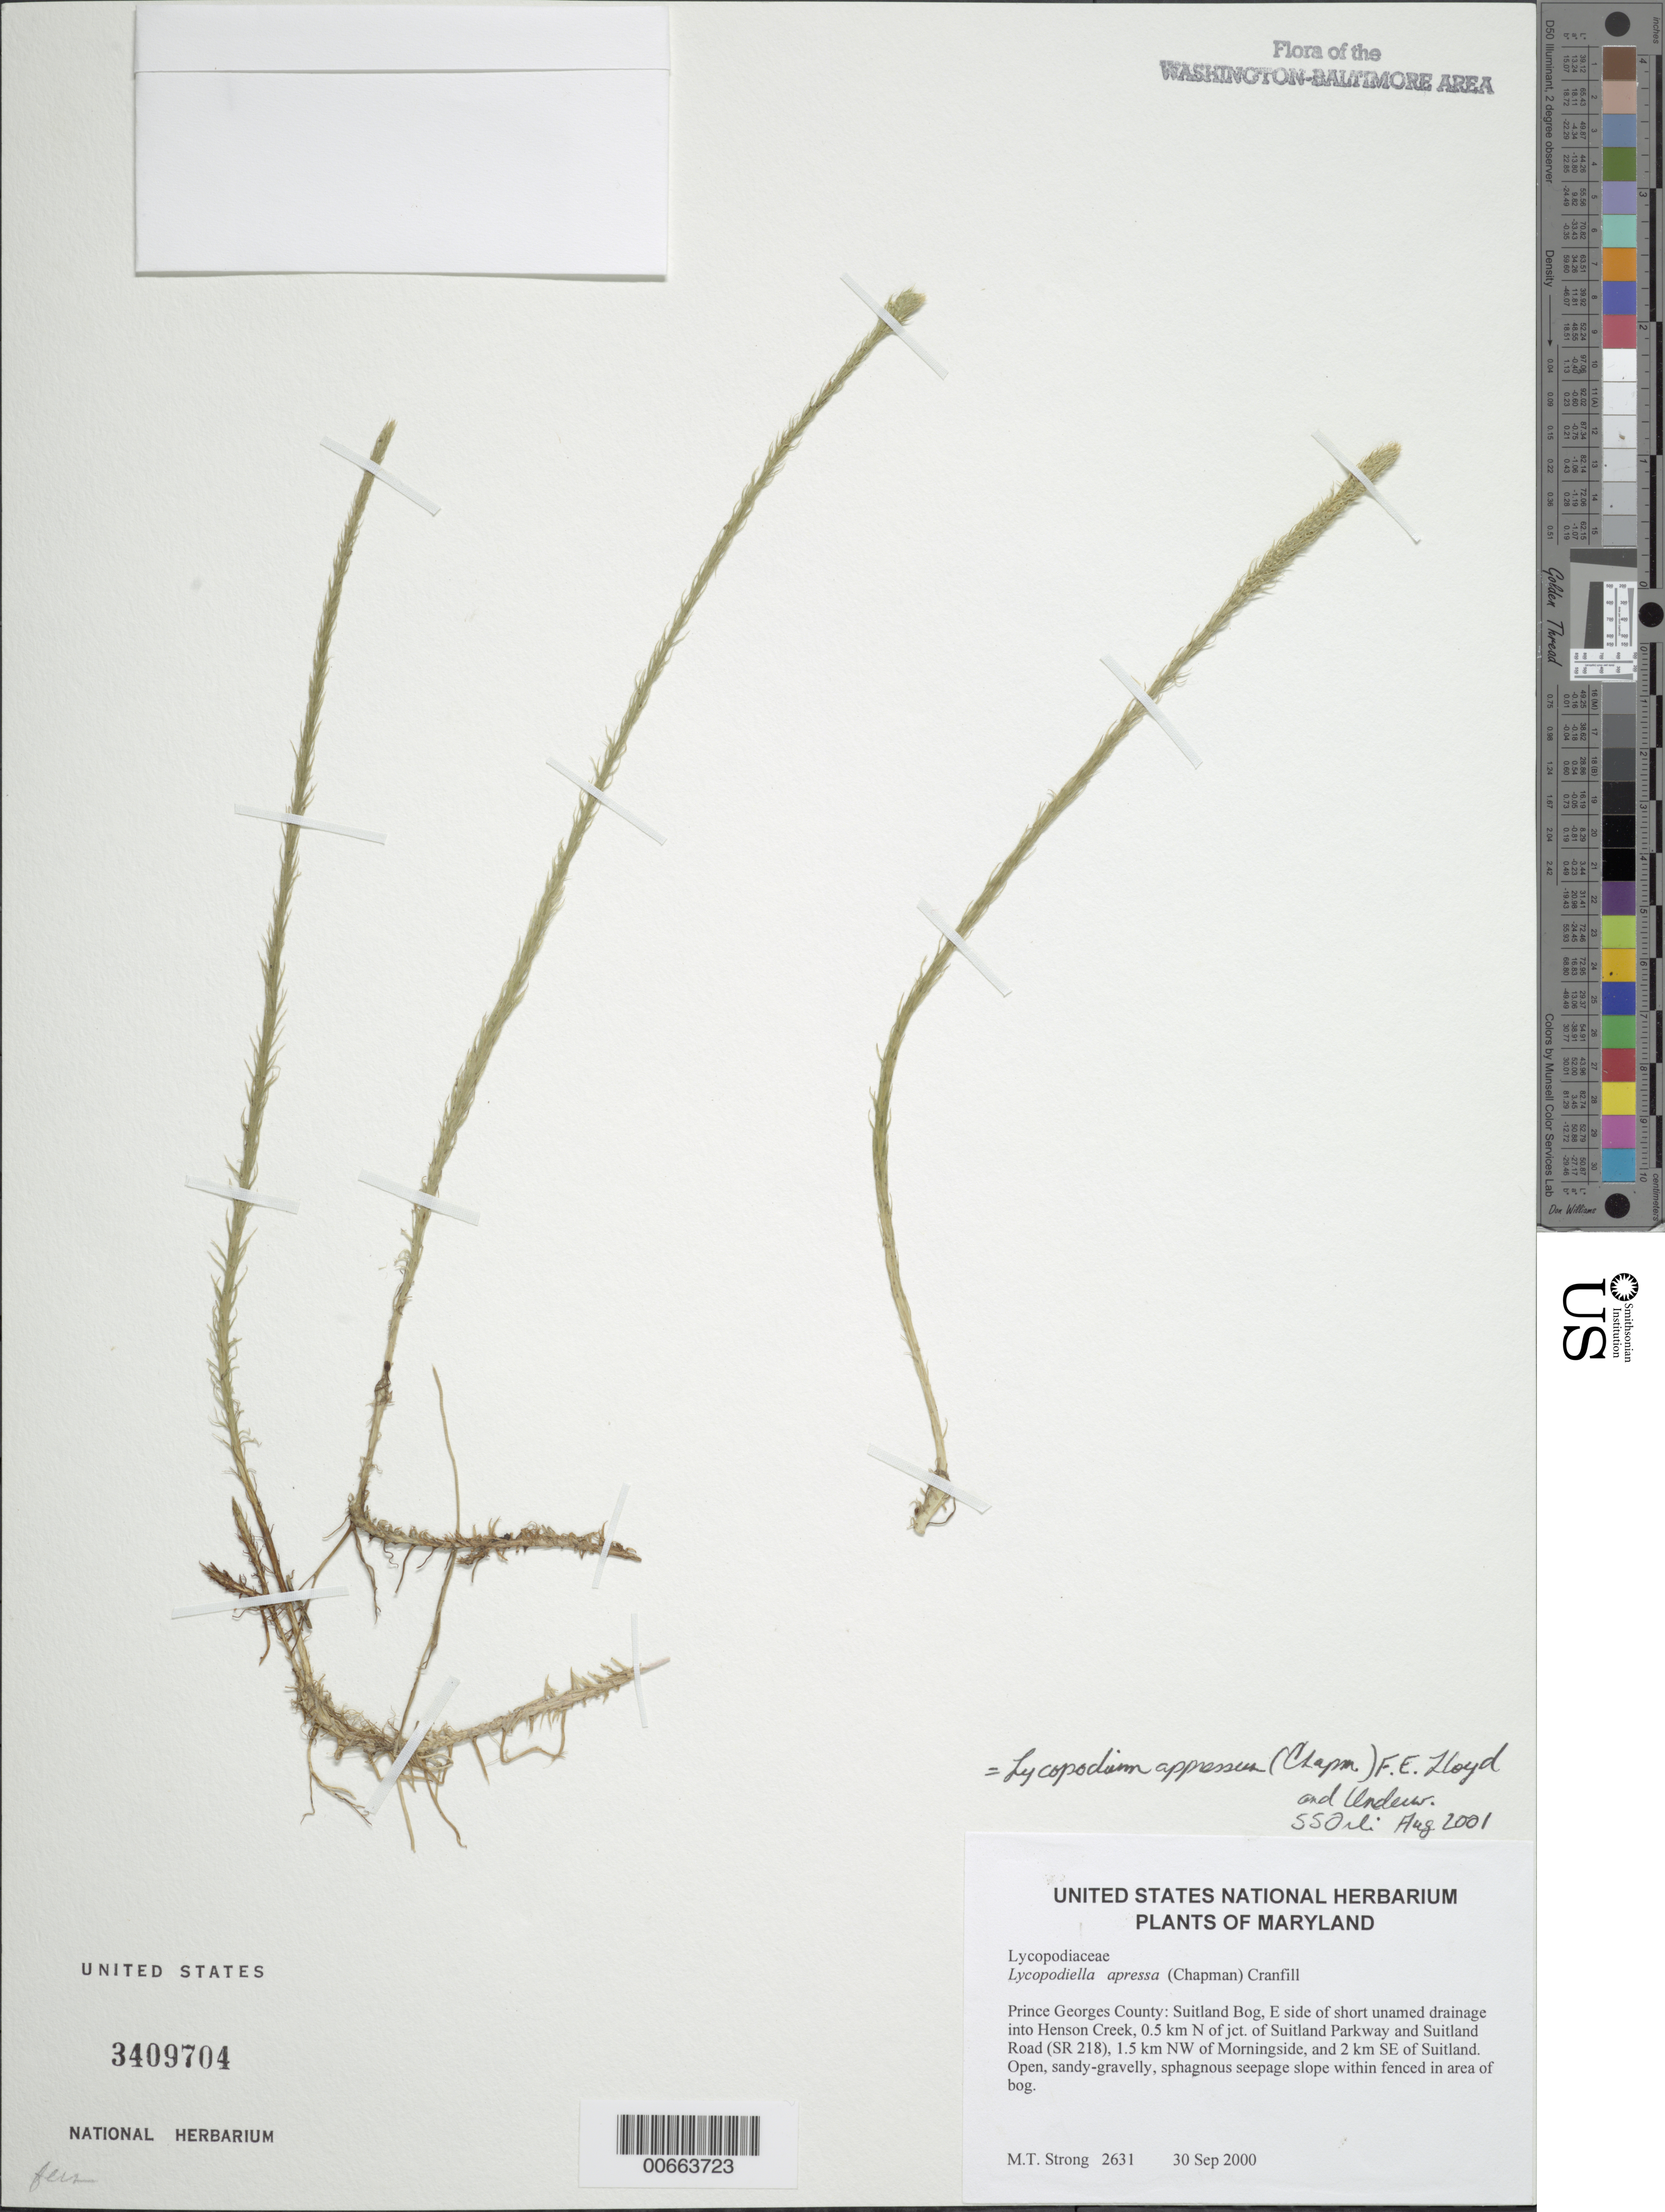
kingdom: Plantae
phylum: Tracheophyta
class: Lycopodiopsida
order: Lycopodiales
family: Lycopodiaceae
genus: Lycopodiella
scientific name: Lycopodiella appressa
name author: (Chapm.) Cranfill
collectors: M. T. Strong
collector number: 2631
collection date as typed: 30 Sep 2000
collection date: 2000-09-30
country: United States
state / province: Maryland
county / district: Prince George's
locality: Suitland Bog, E side of short unamed drainage into Henson Creek, 0.5 km N of jct. of Suitland Parkway and Suitland Road (SR 218), 1.5 km NW of Morningside, and 2 km SE of Suitland.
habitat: Open, gravelly, sphagnous seepage slope within fenced in area of bog.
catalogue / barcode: US 3409704